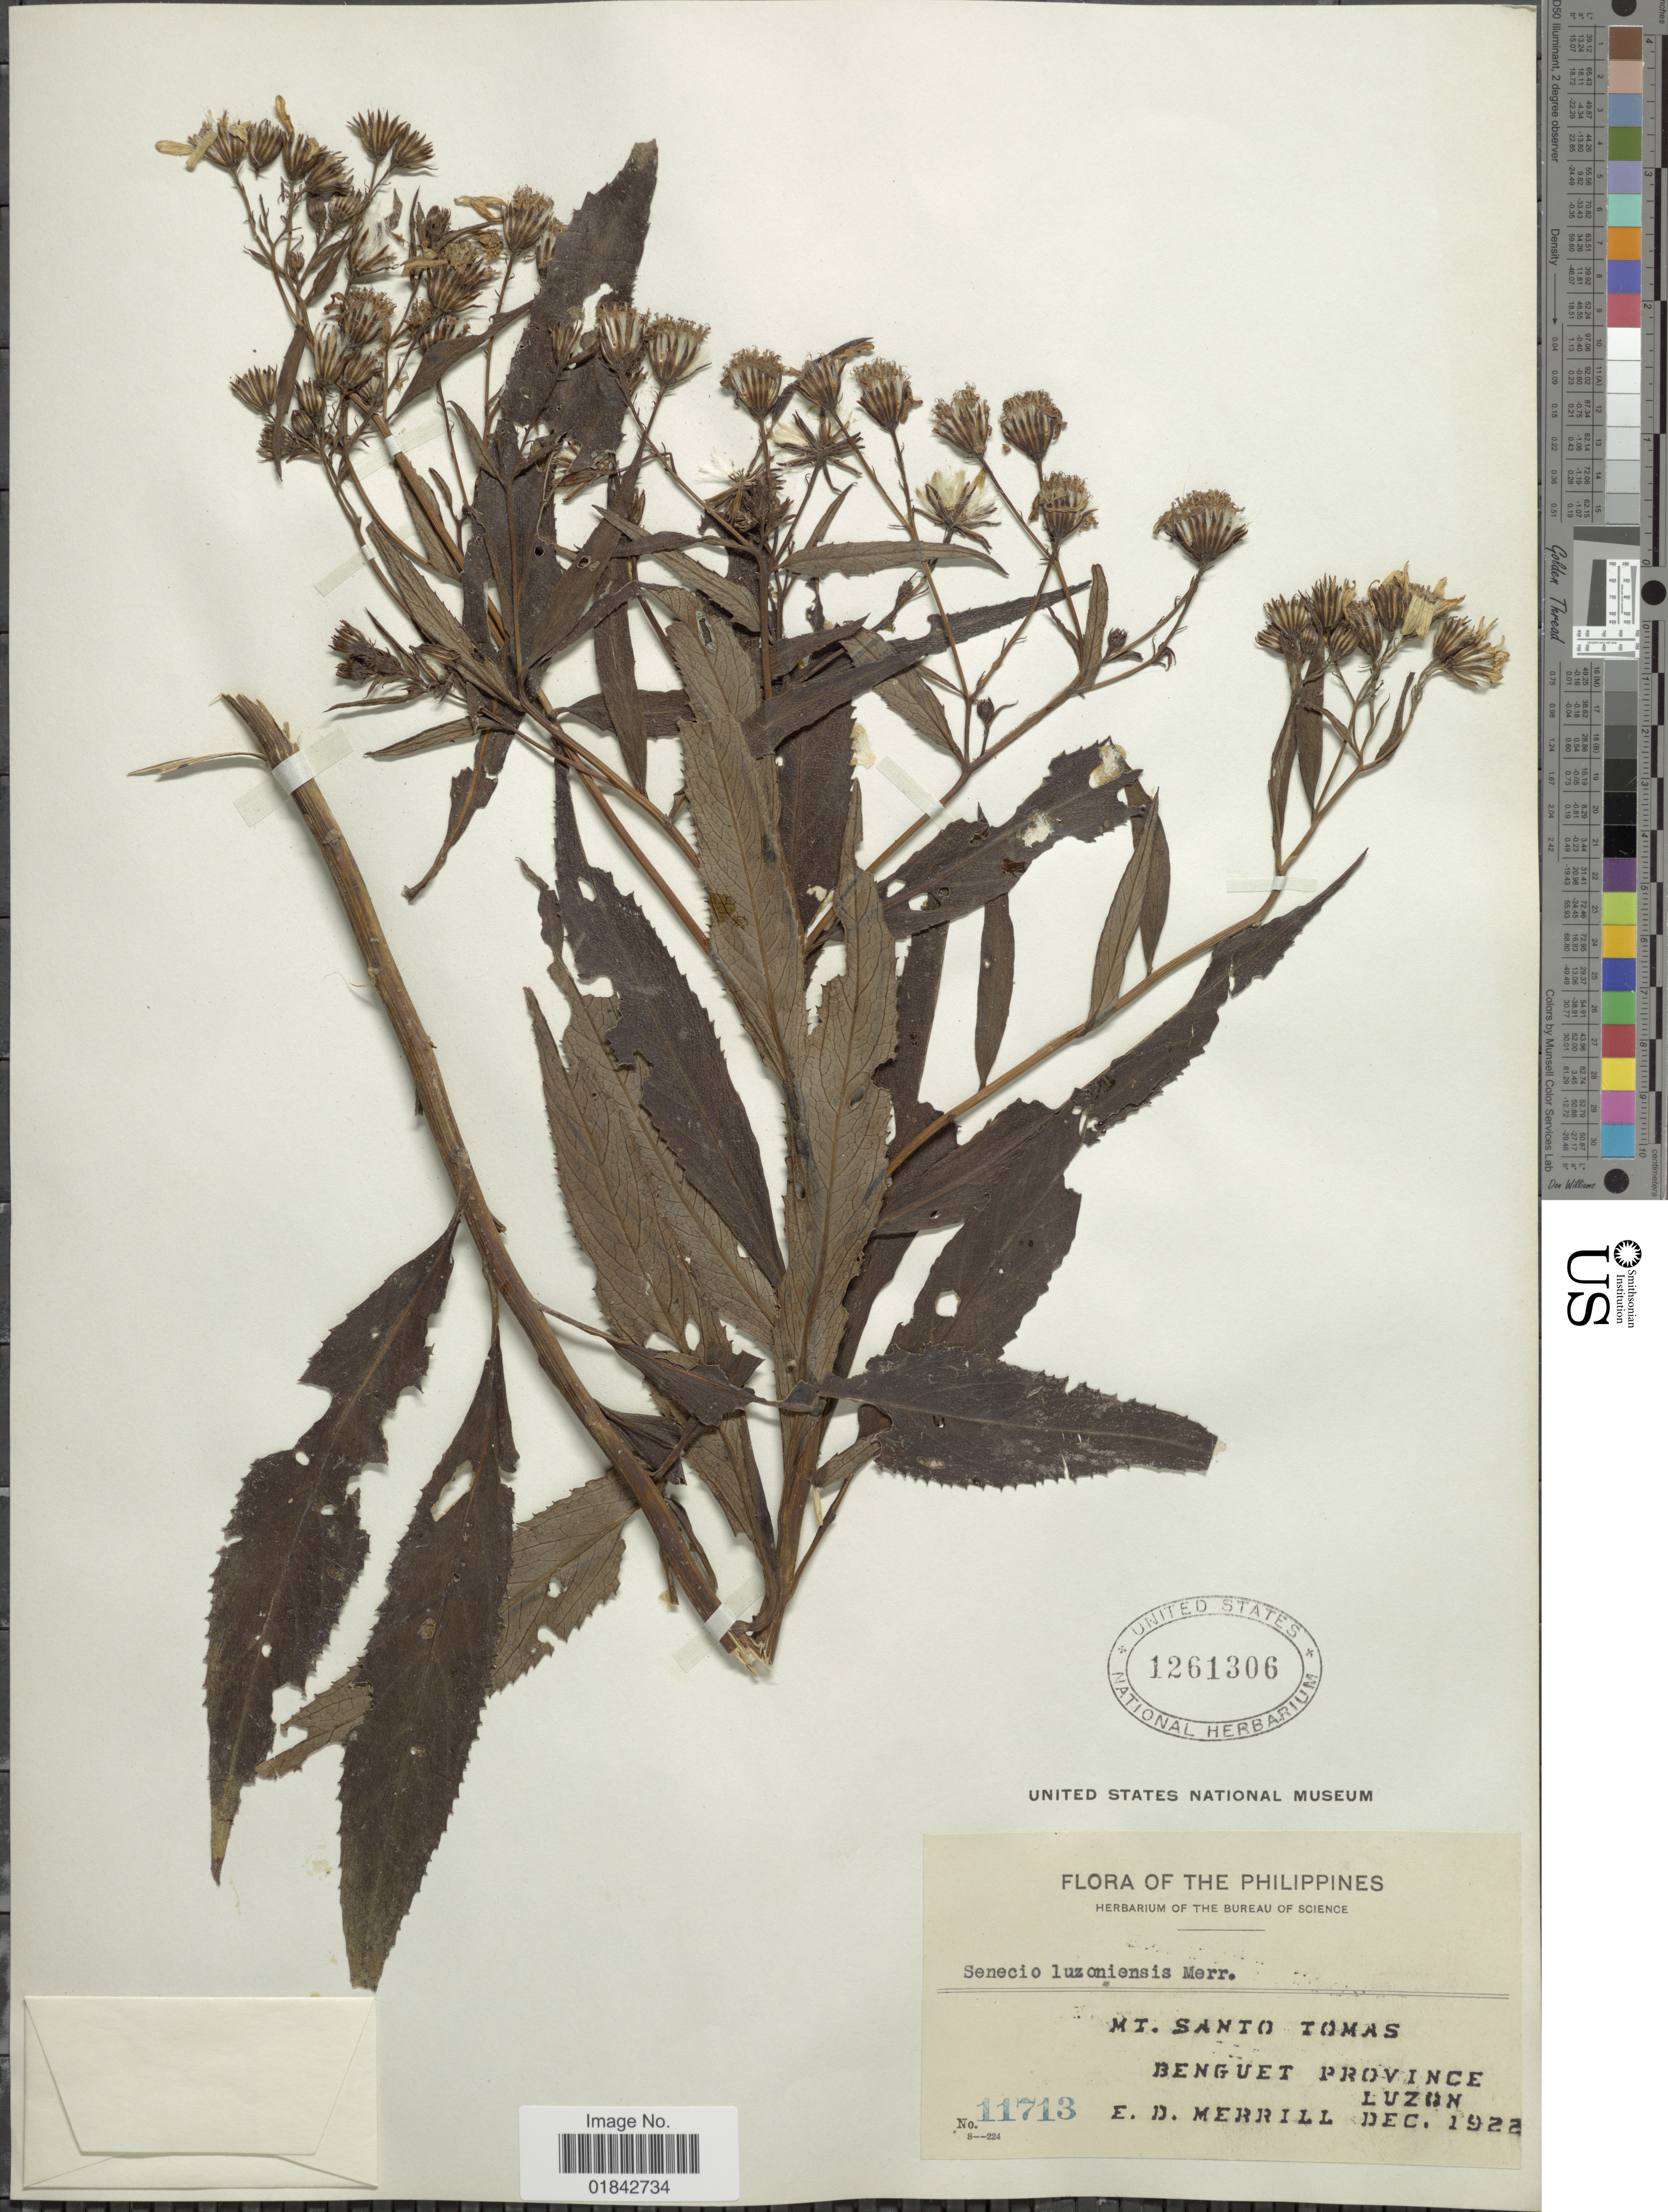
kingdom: Plantae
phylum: Tracheophyta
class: Magnoliopsida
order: Asterales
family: Asteraceae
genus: Senecio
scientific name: Senecio luzoniensis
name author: Merr.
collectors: E. D. Merrill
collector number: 11713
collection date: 1922-12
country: Philippines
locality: Mt. Santo Tomas, Benguet Province, Luzon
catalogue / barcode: US 1261306